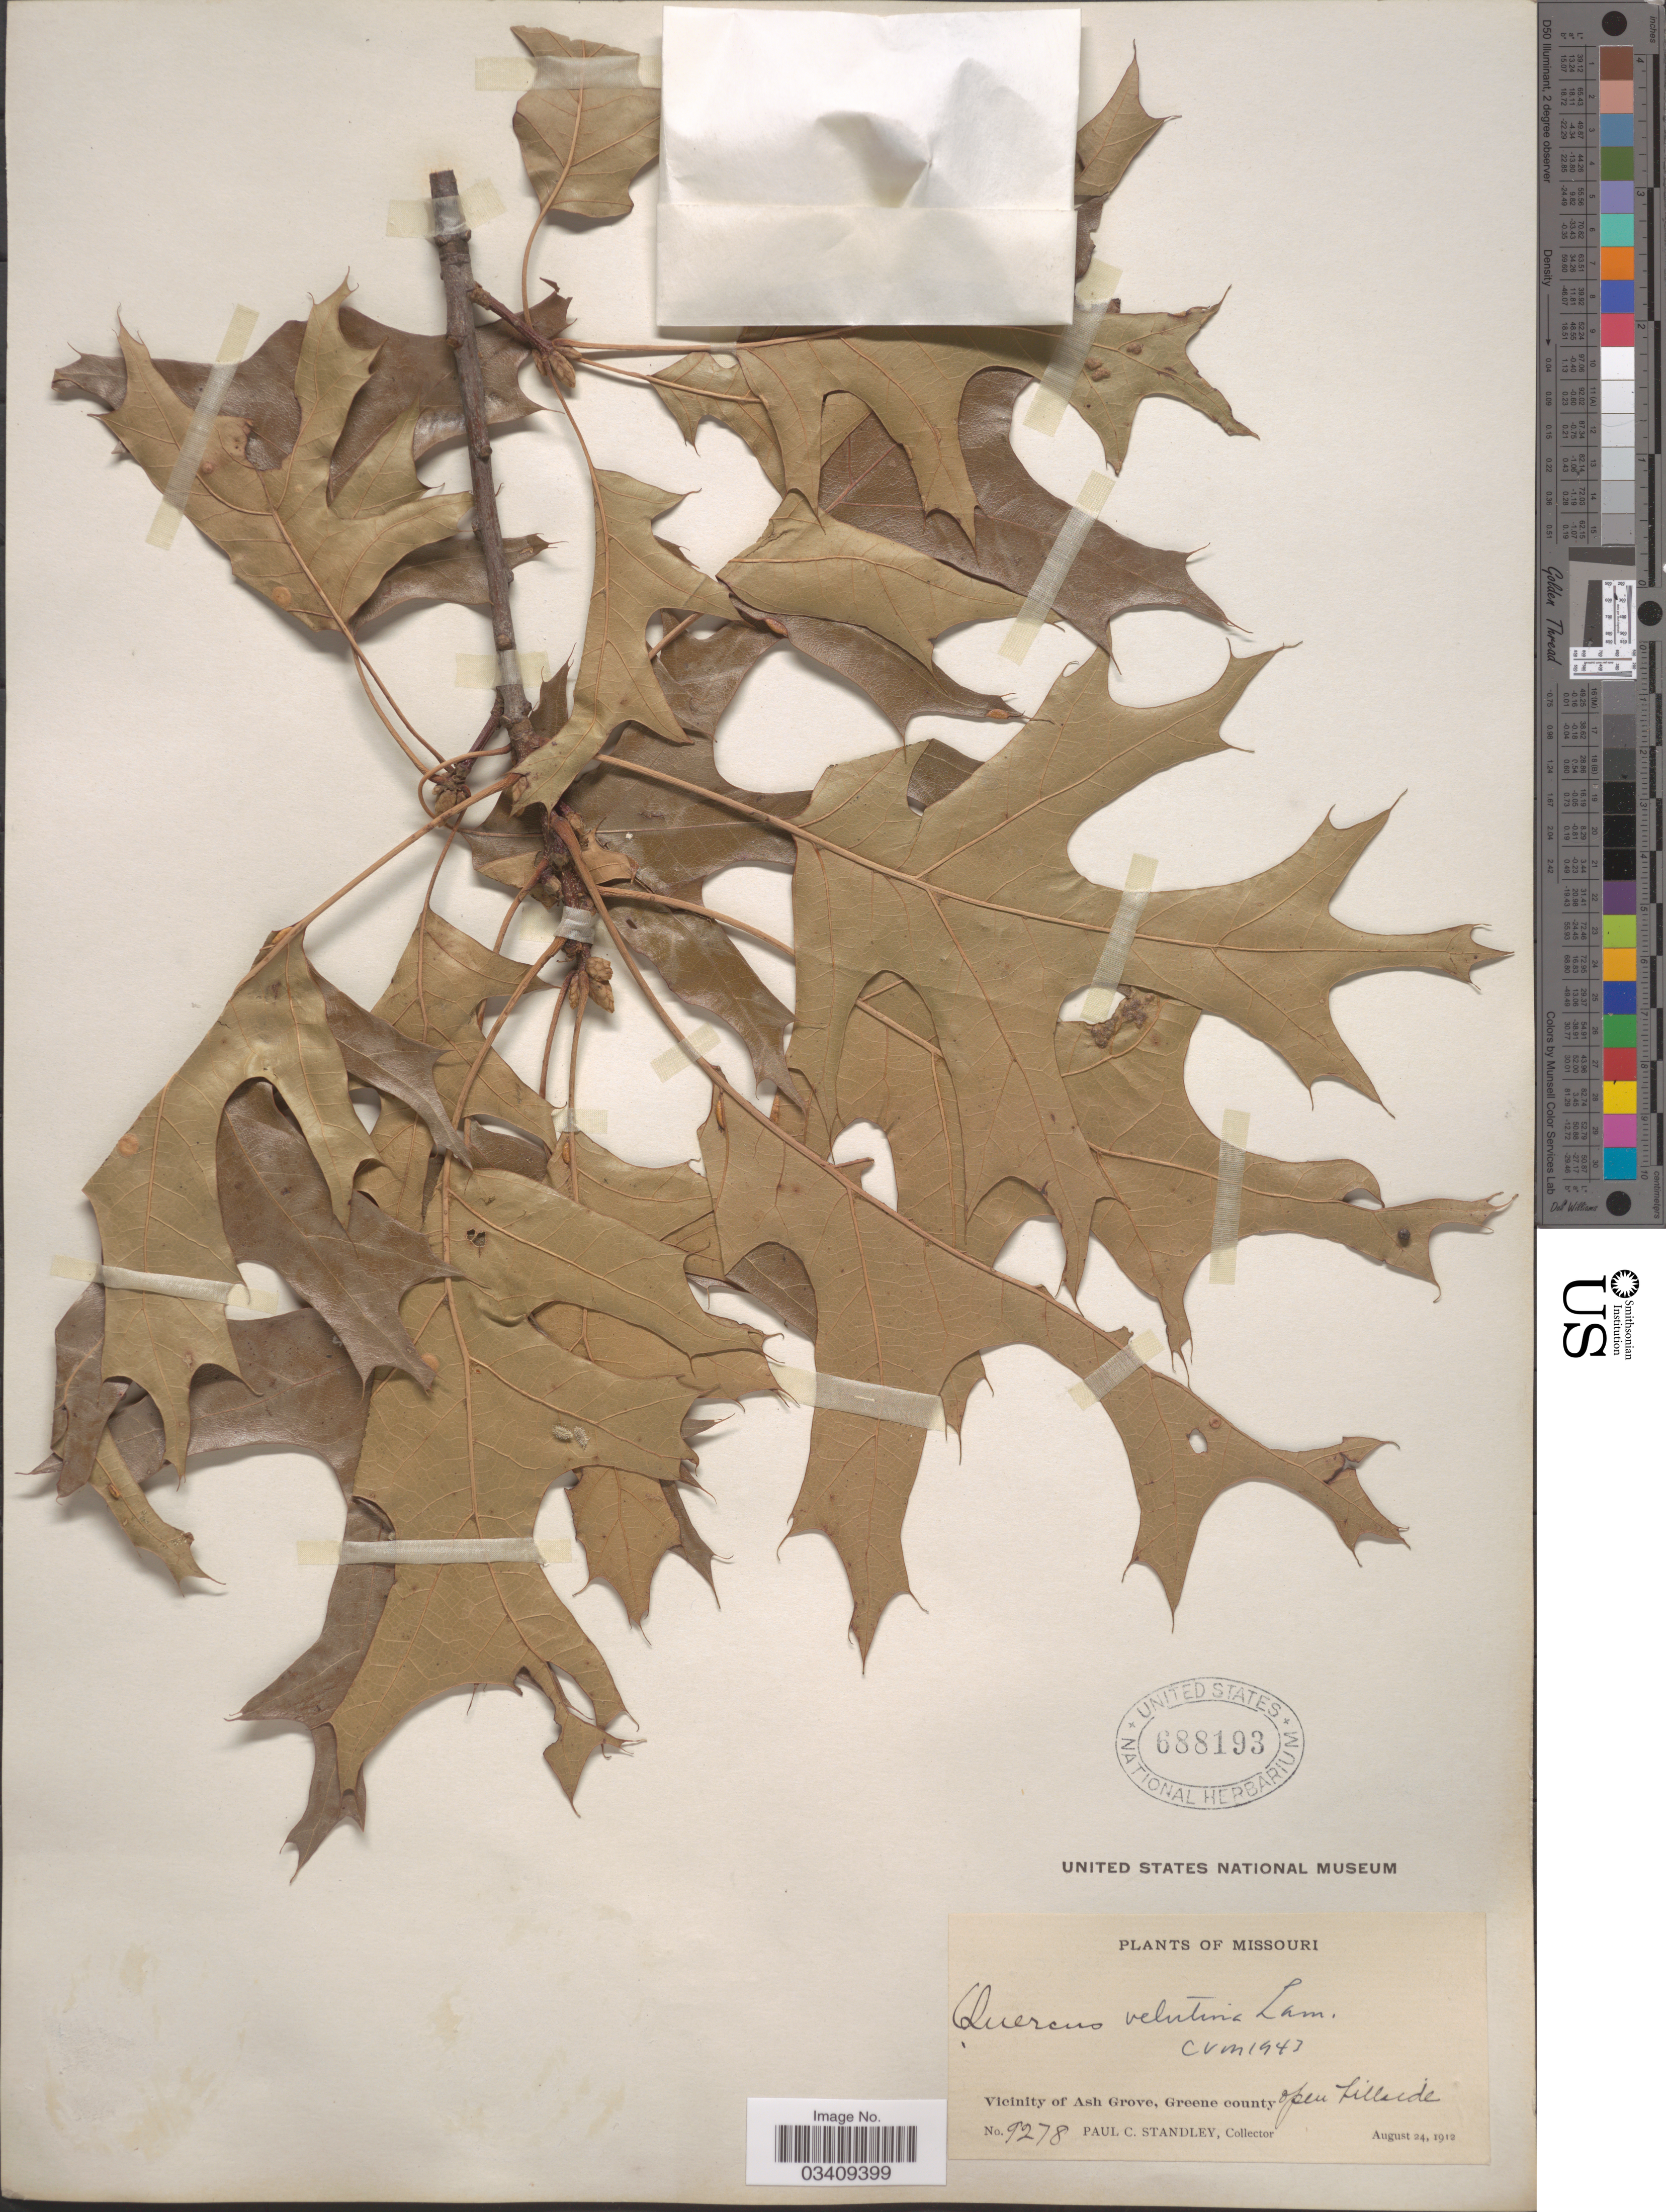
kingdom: Plantae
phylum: Tracheophyta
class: Magnoliopsida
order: Fagales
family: Fagaceae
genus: Quercus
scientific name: Quercus velutina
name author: Lam.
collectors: P. C. Standley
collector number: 9278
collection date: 1912-08-24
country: United States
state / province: Missouri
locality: Vicinity of Ash Grove, Greene county.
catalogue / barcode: US 688193